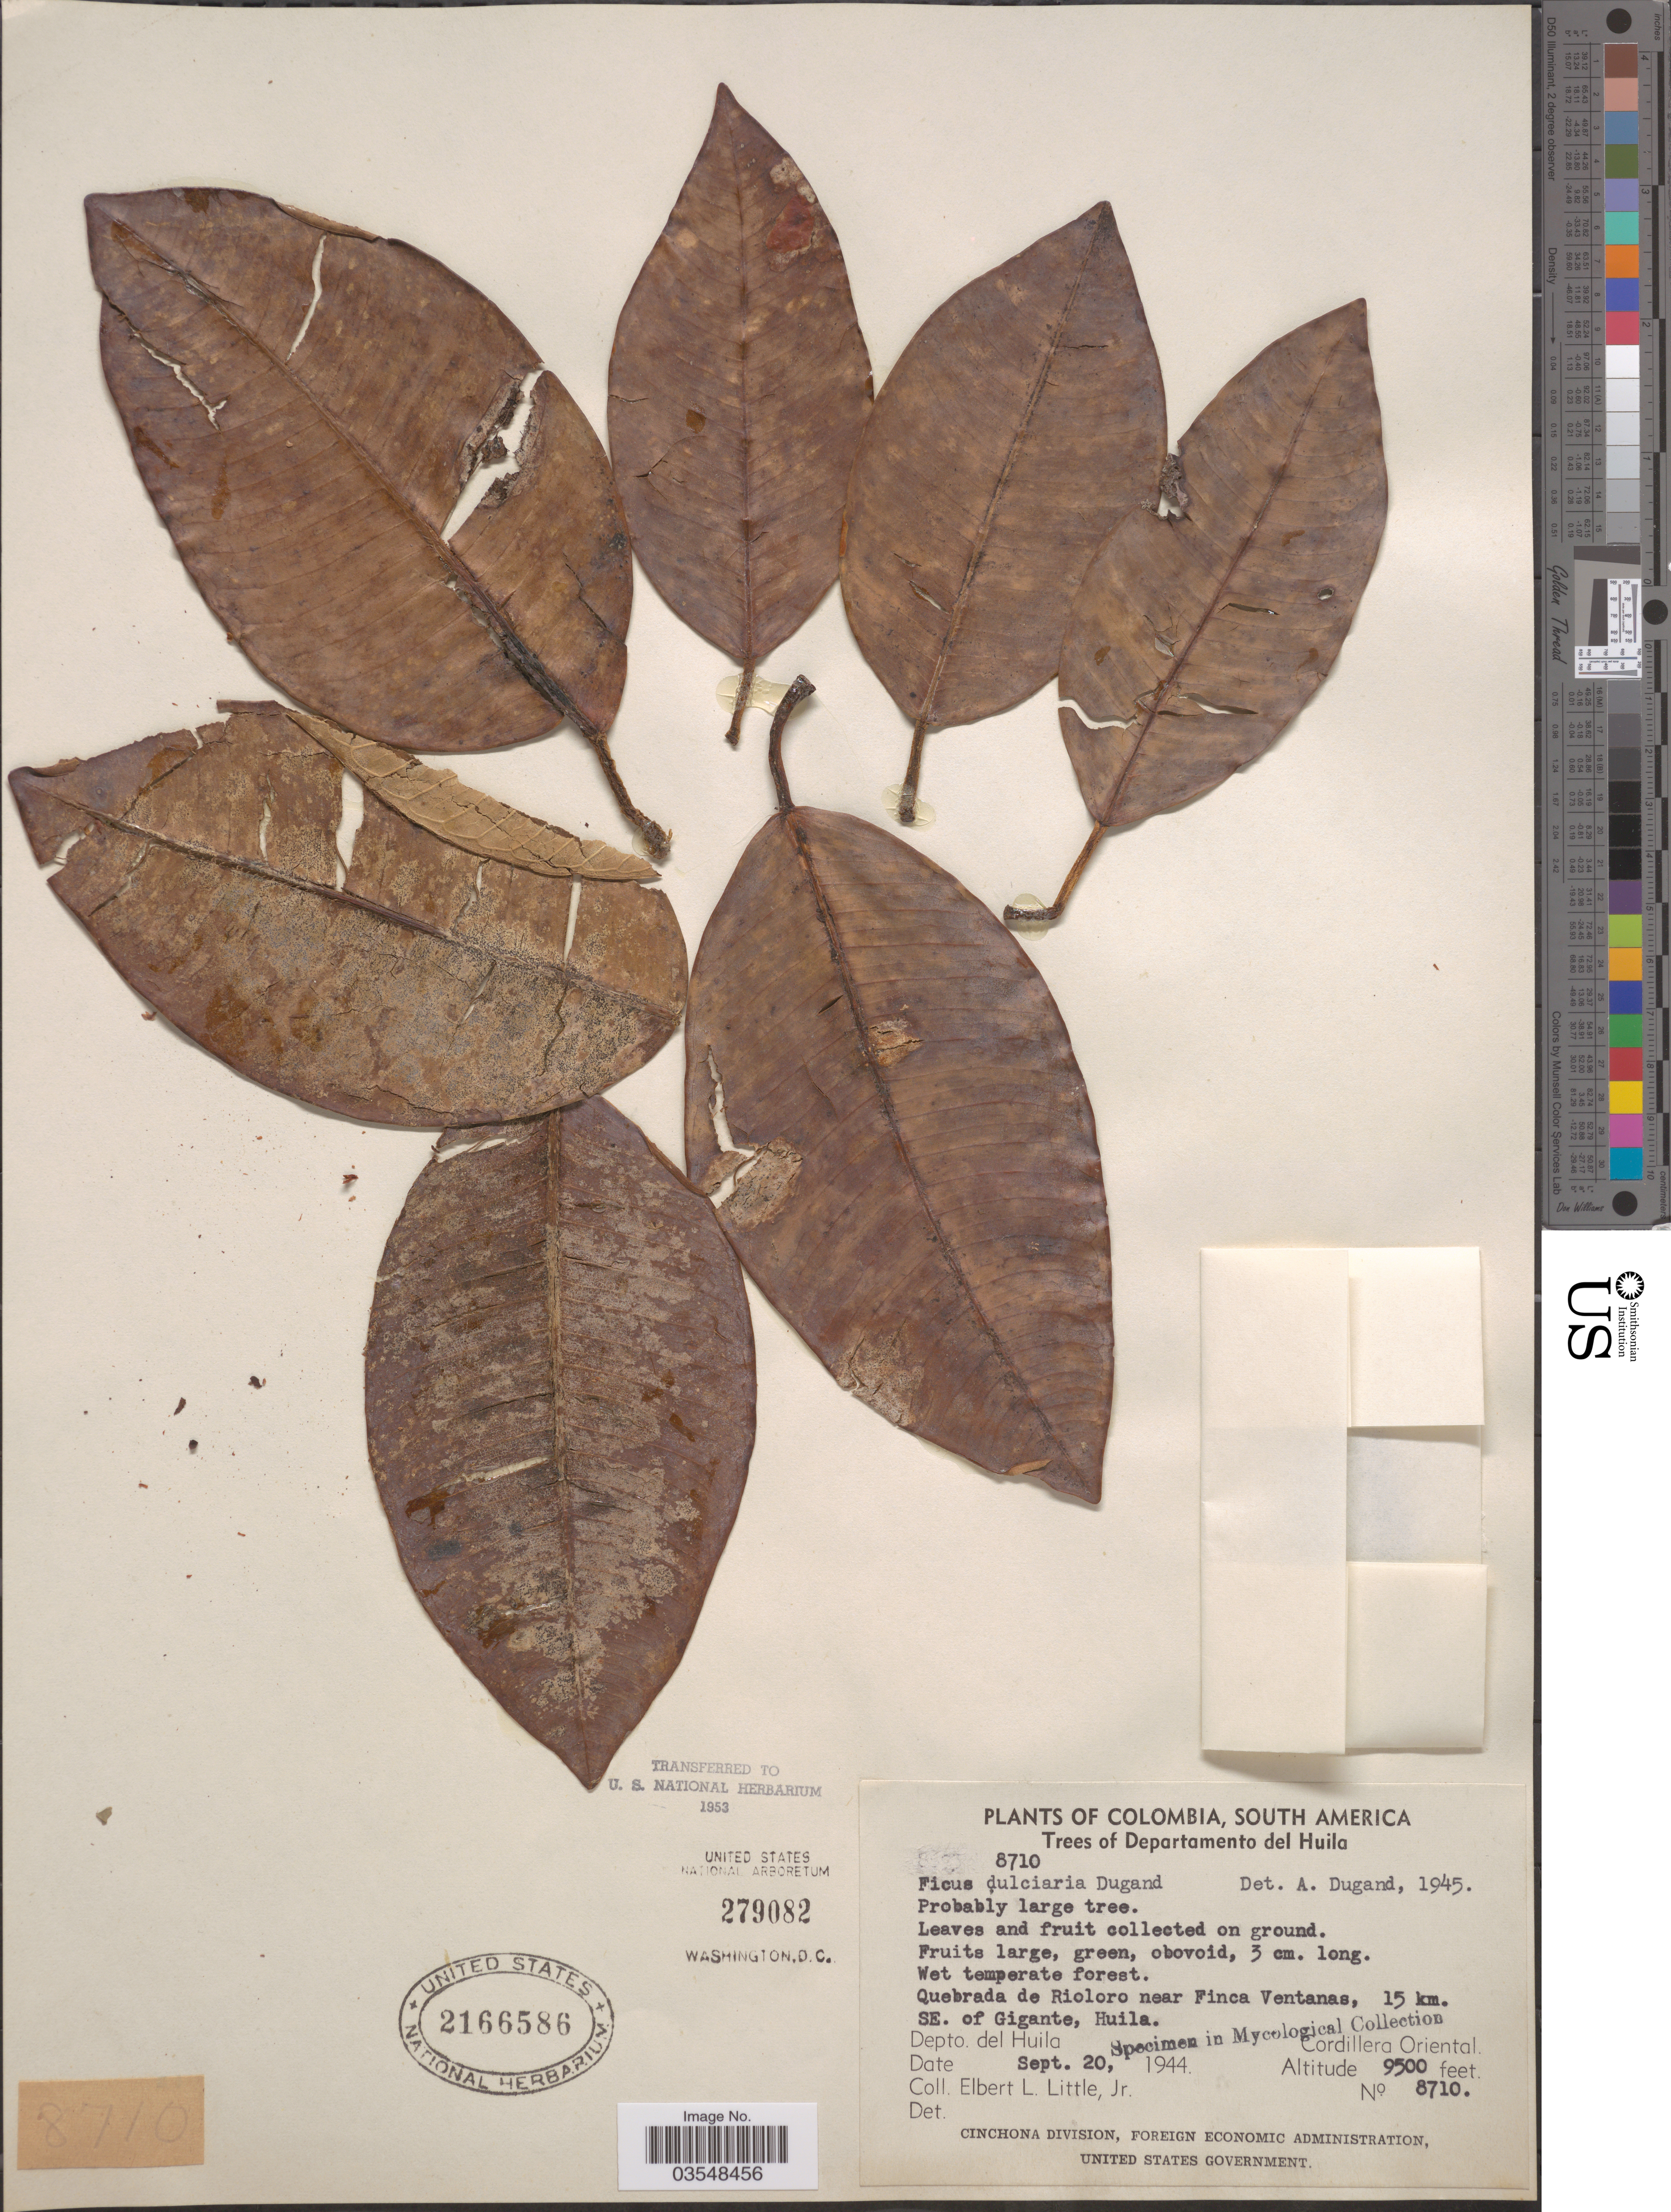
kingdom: Plantae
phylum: Tracheophyta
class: Magnoliopsida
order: Rosales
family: Moraceae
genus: Ficus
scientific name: Ficus gigantosyce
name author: Dugand G.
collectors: E. L. Little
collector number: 8710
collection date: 1944-09-20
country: Colombia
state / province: Huila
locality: Departamento del Huila. Quebrada de Rioloro near Finca Ventanas, 15 km. SE. of Gigante. Cordillera Oriental.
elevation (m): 2896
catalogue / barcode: US 2166586